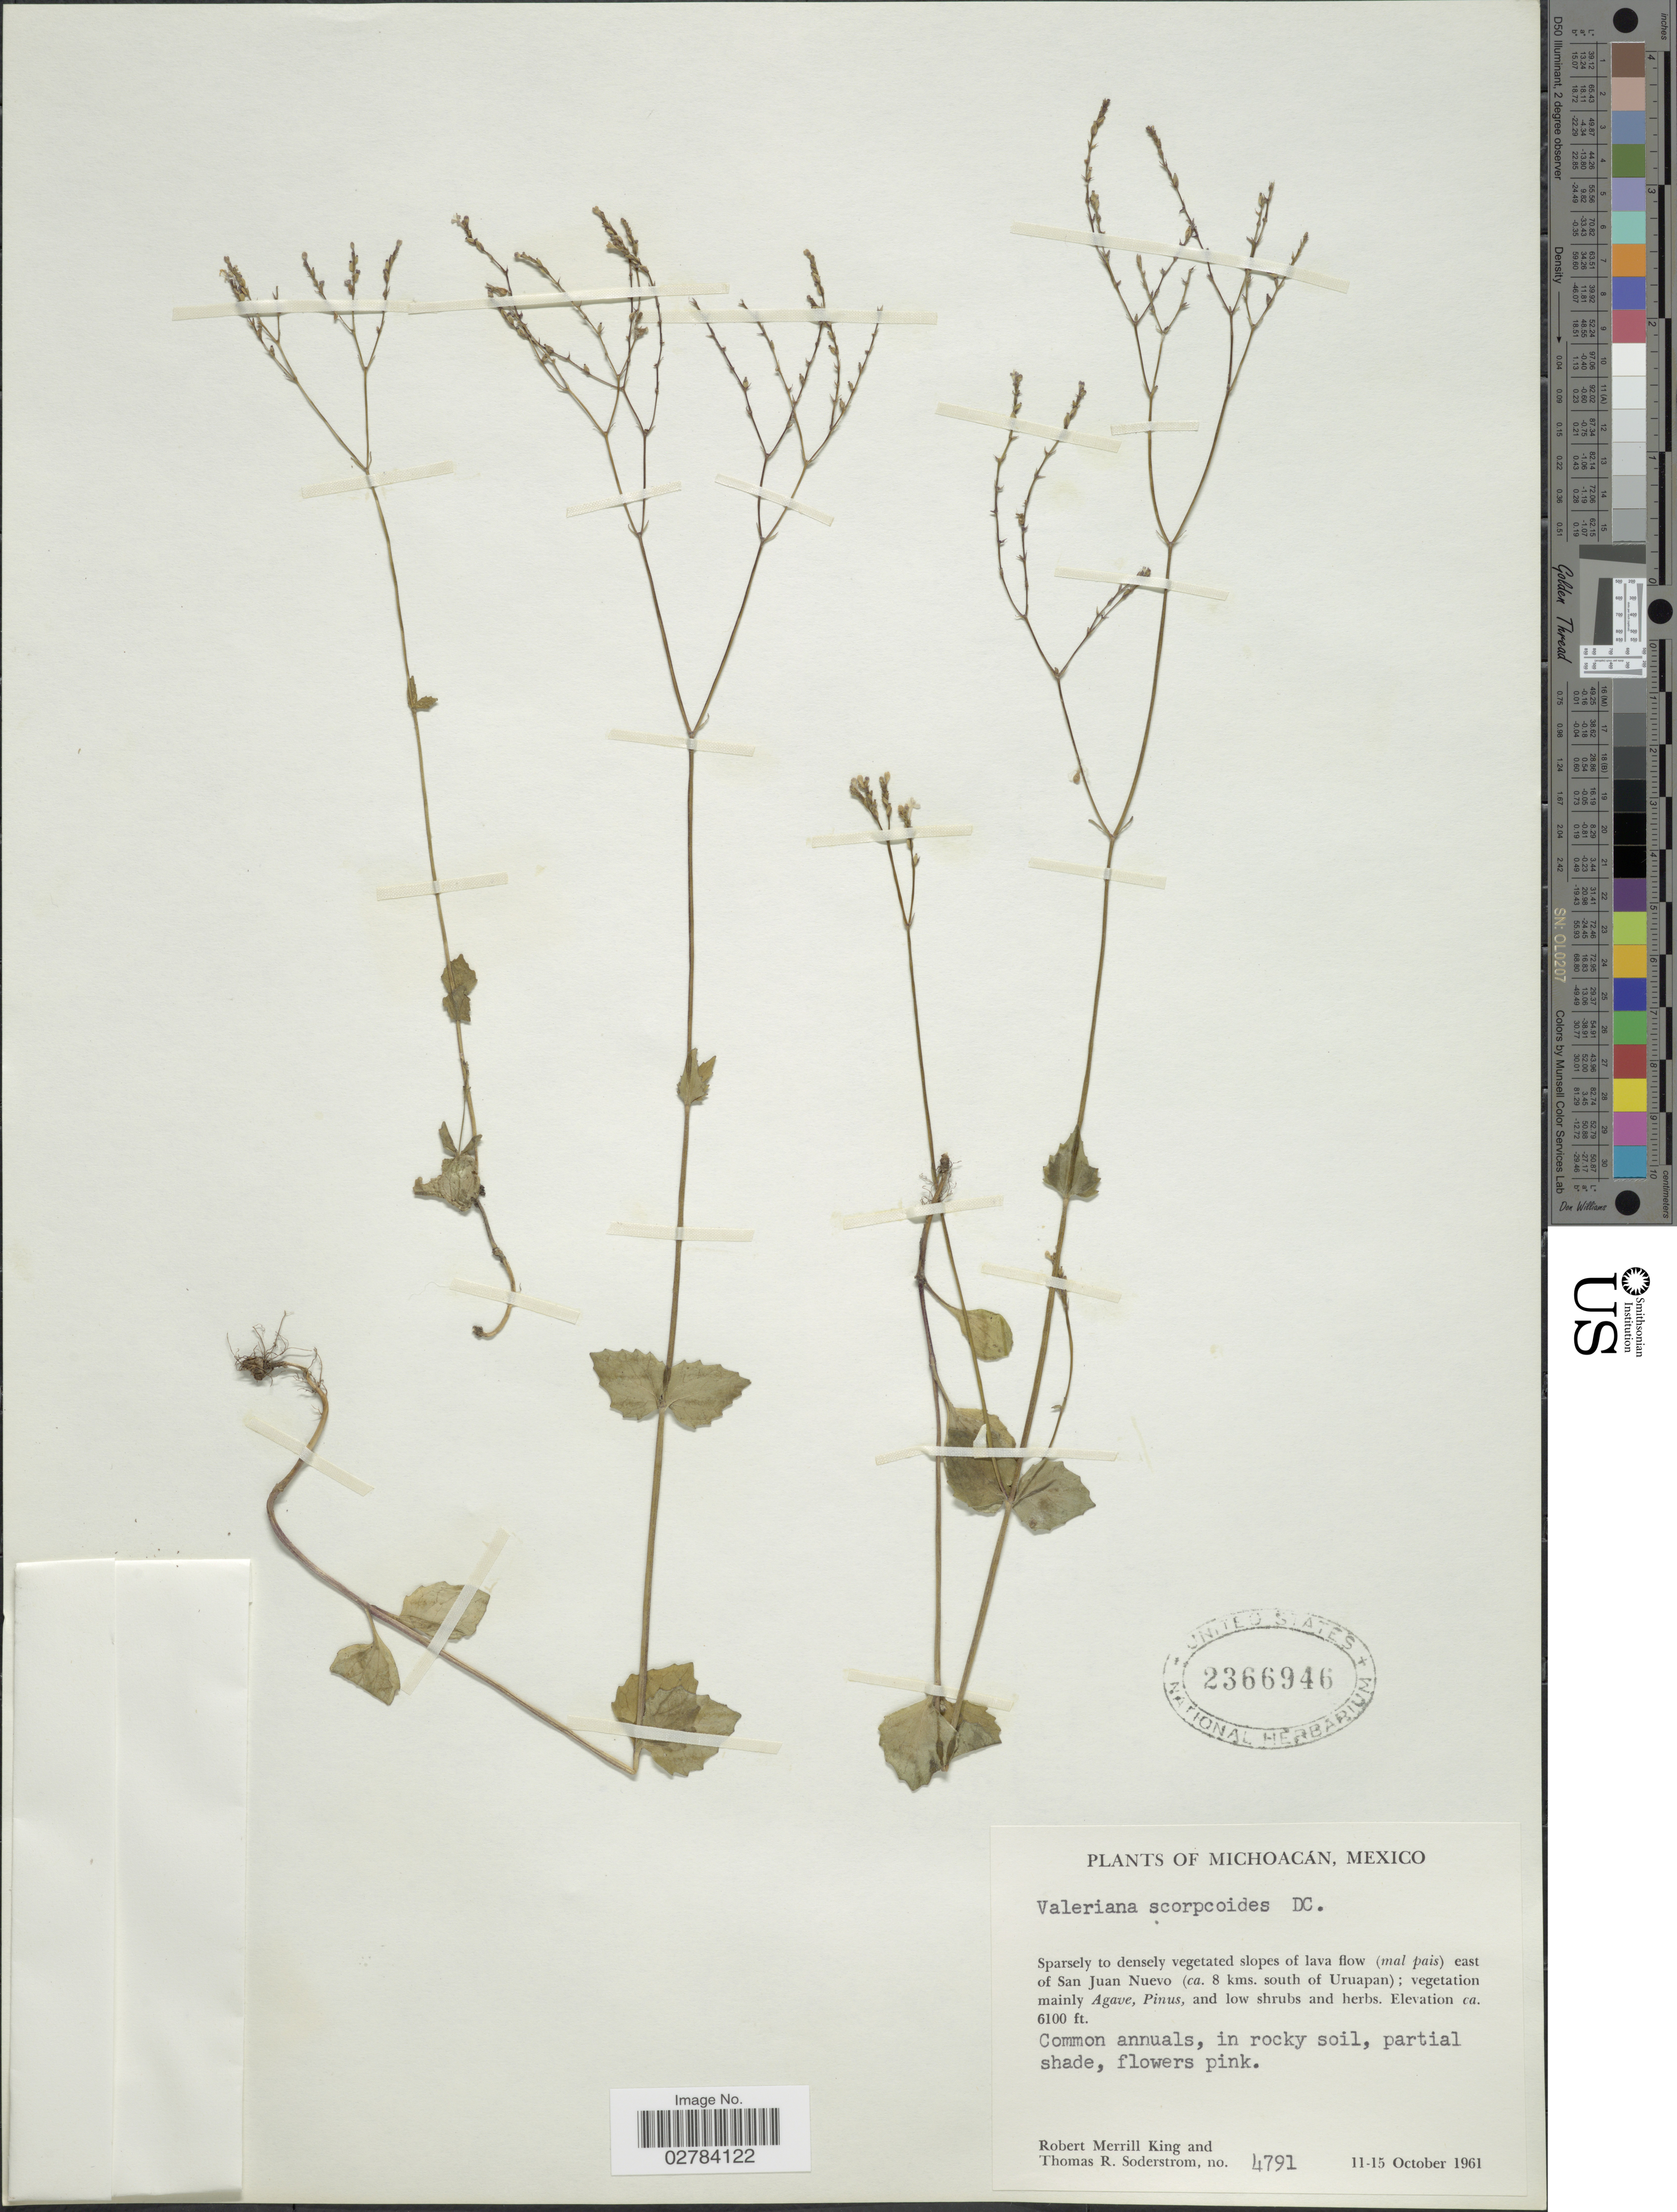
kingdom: Plantae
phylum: Tracheophyta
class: Magnoliopsida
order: Dipsacales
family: Caprifoliaceae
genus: Valeriana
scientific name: Valeriana urticaefolia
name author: Kunth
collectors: R. M. King & T. R. Soderstrom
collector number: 4791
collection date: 1961-10-11/1961-10-15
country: Mexico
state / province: Michoacán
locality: East of San Juan Nuevo (ca. 8 kms. south of Uruapan).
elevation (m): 1859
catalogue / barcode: US 2366946